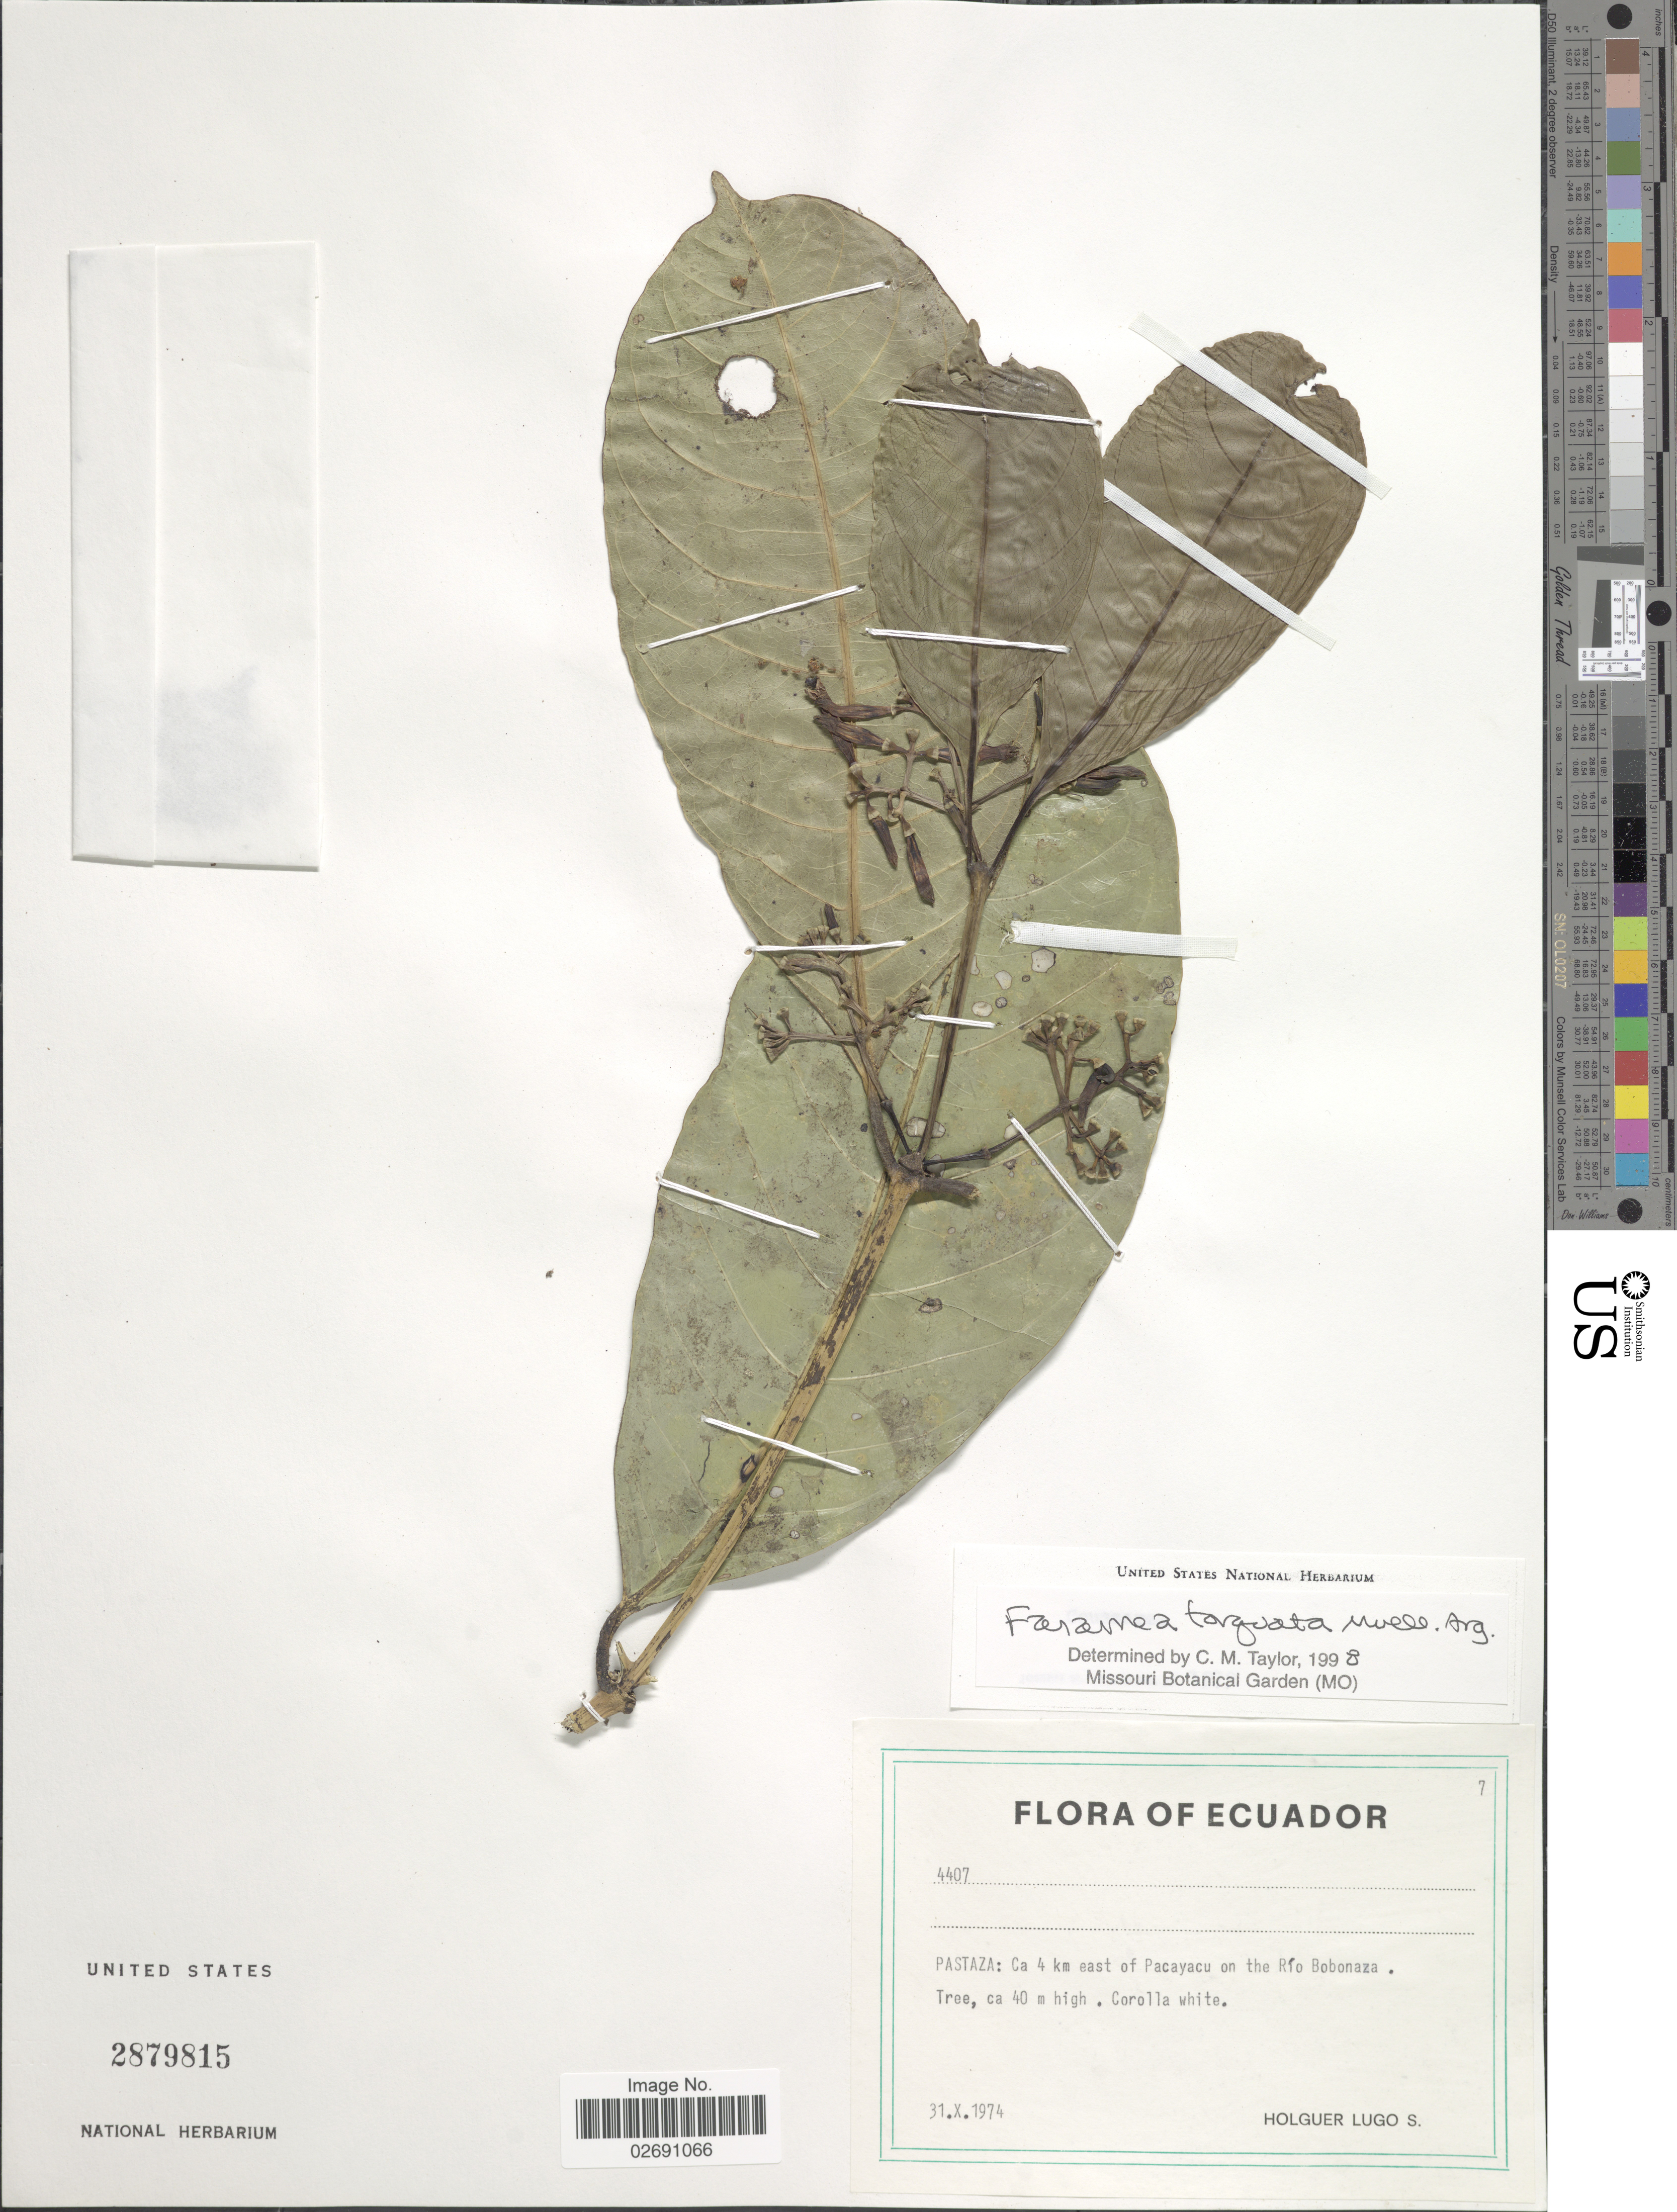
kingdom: Plantae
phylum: Tracheophyta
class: Magnoliopsida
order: Gentianales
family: Rubiaceae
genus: Faramea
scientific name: Faramea torquata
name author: Müll. Arg.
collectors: H. Lugo S.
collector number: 4407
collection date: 1974-10-31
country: Ecuador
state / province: Pastaza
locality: Ca 4 km east of Pacayacu on the Rio Bobonaza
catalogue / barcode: US 2879815